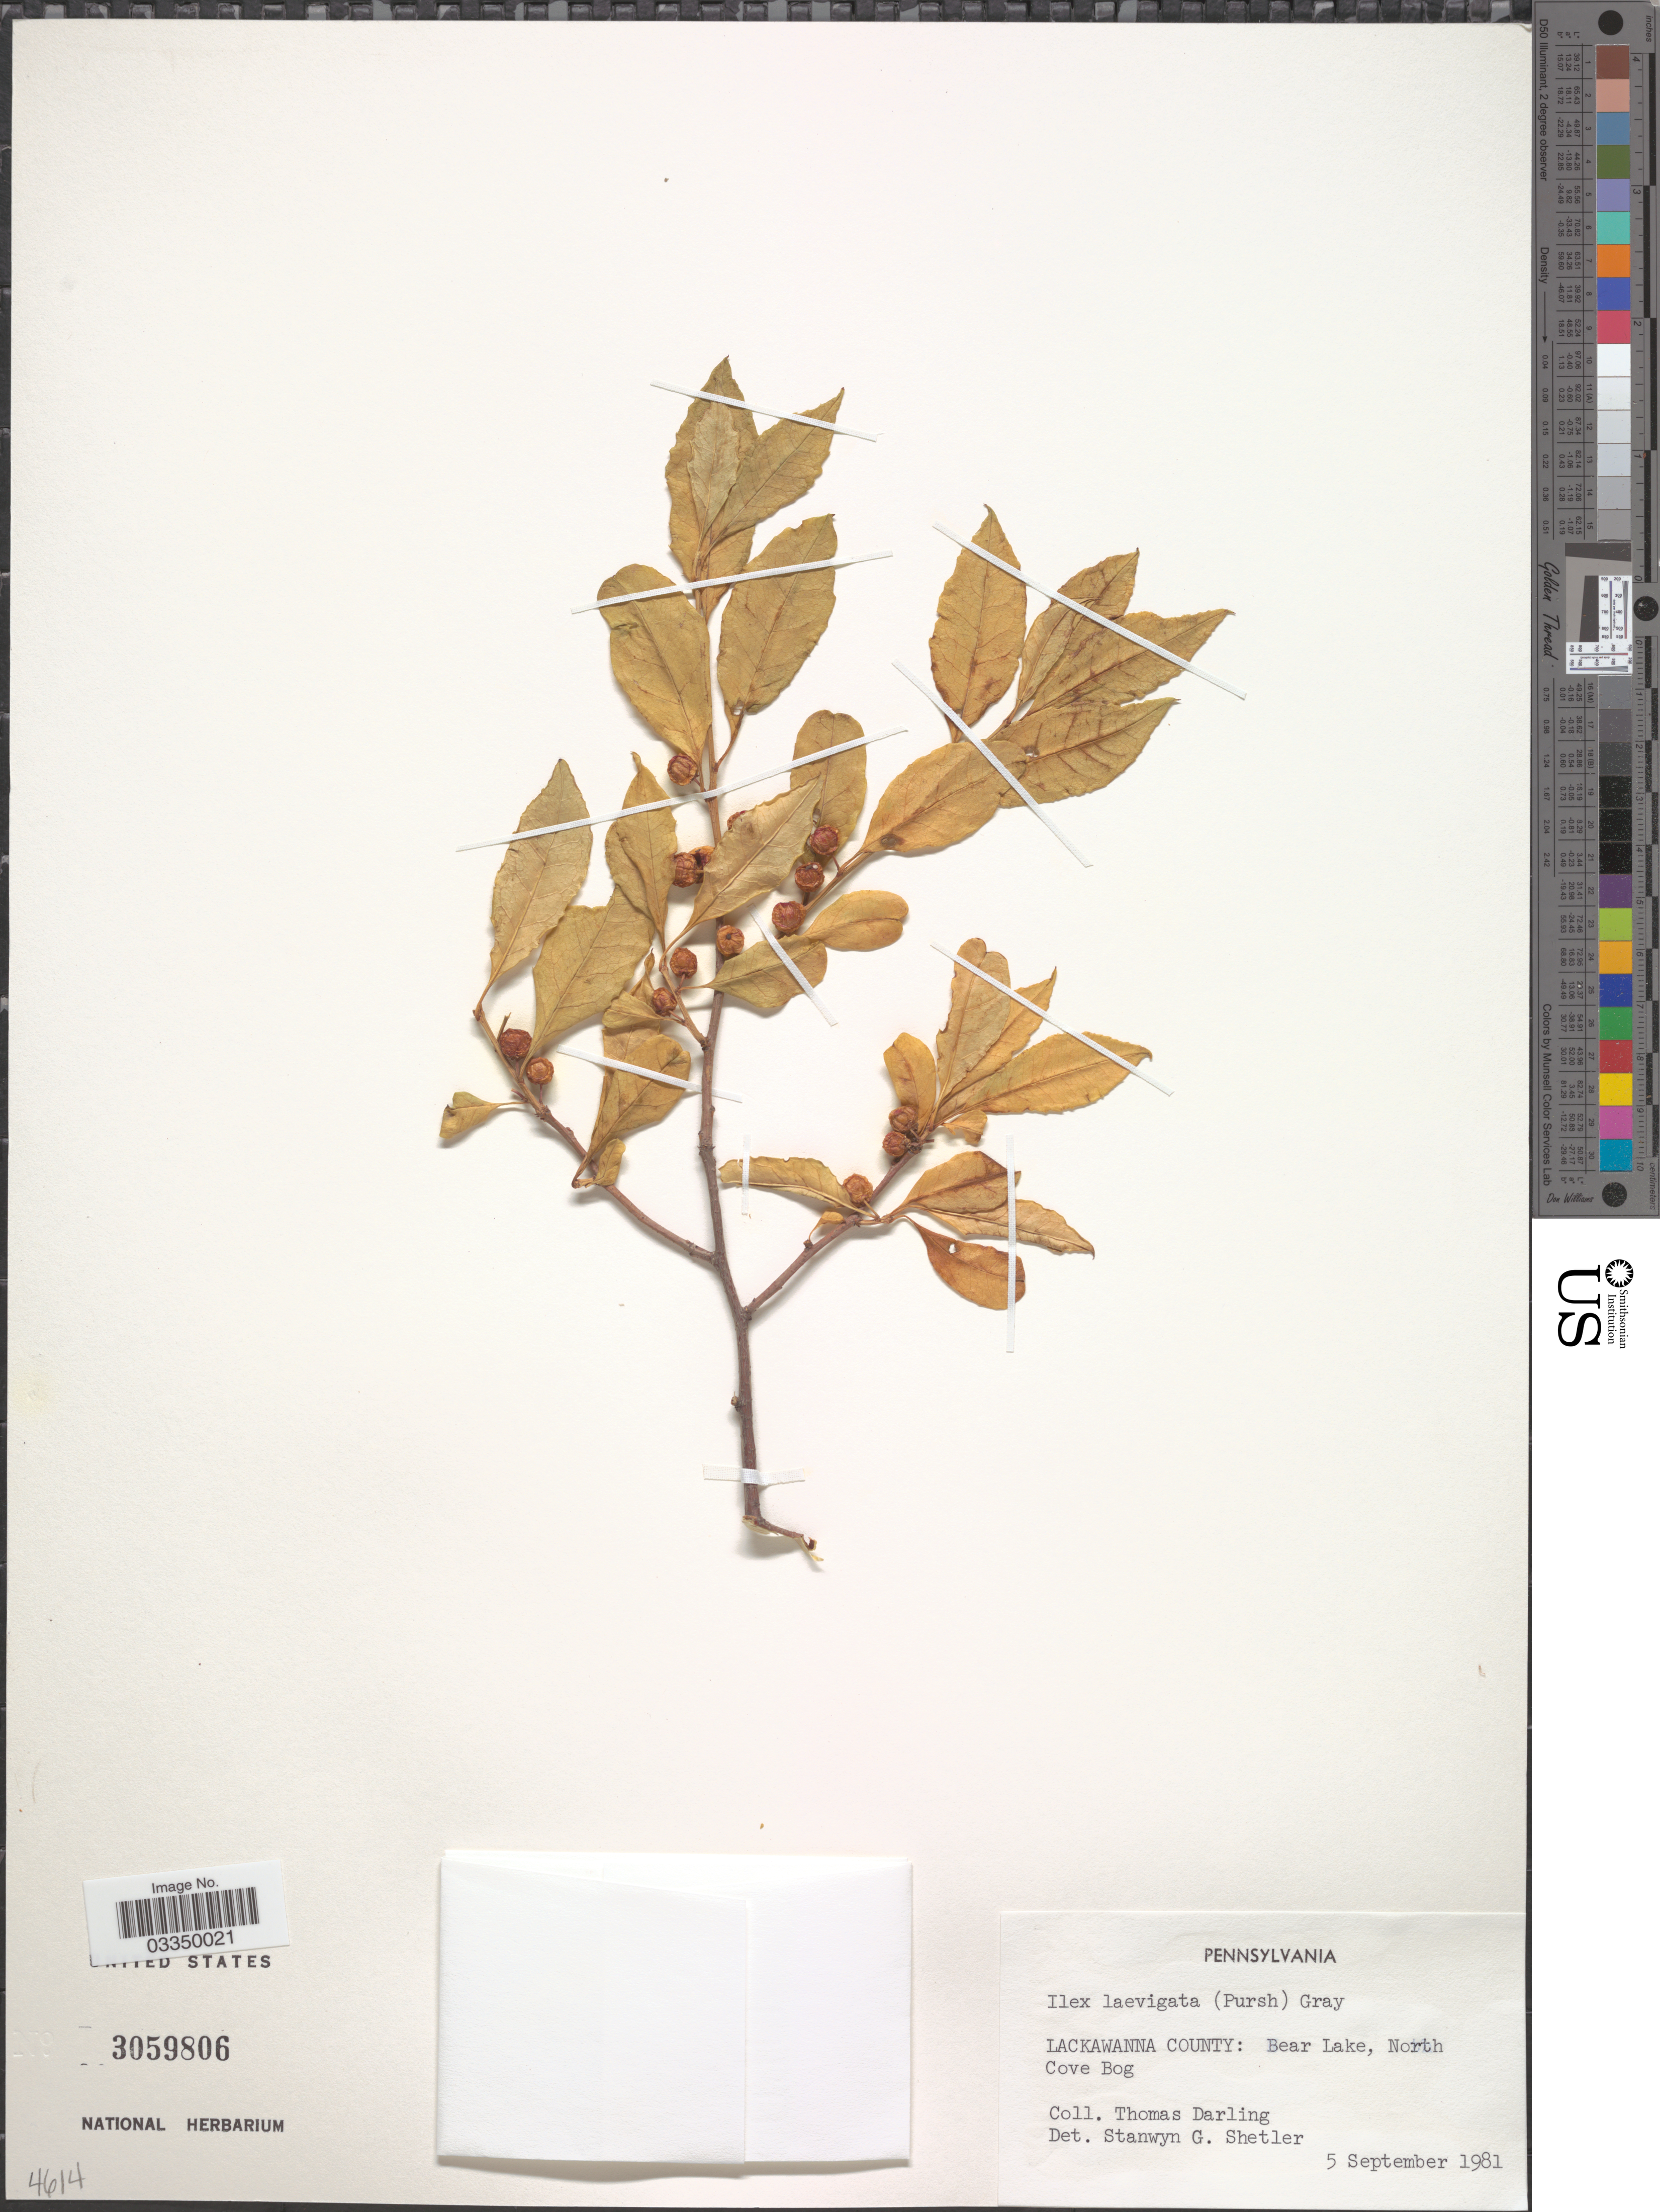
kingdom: Plantae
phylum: Tracheophyta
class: Magnoliopsida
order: Aquifoliales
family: Aquifoliaceae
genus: Ilex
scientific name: Ilex laevigata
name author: (Pursh) A. Gray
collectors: T. Darling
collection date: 1981-09-05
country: United States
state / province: Pennsylvania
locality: Lackawanna County: Bear Lake, North Cove Bog.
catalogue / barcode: US 3059806